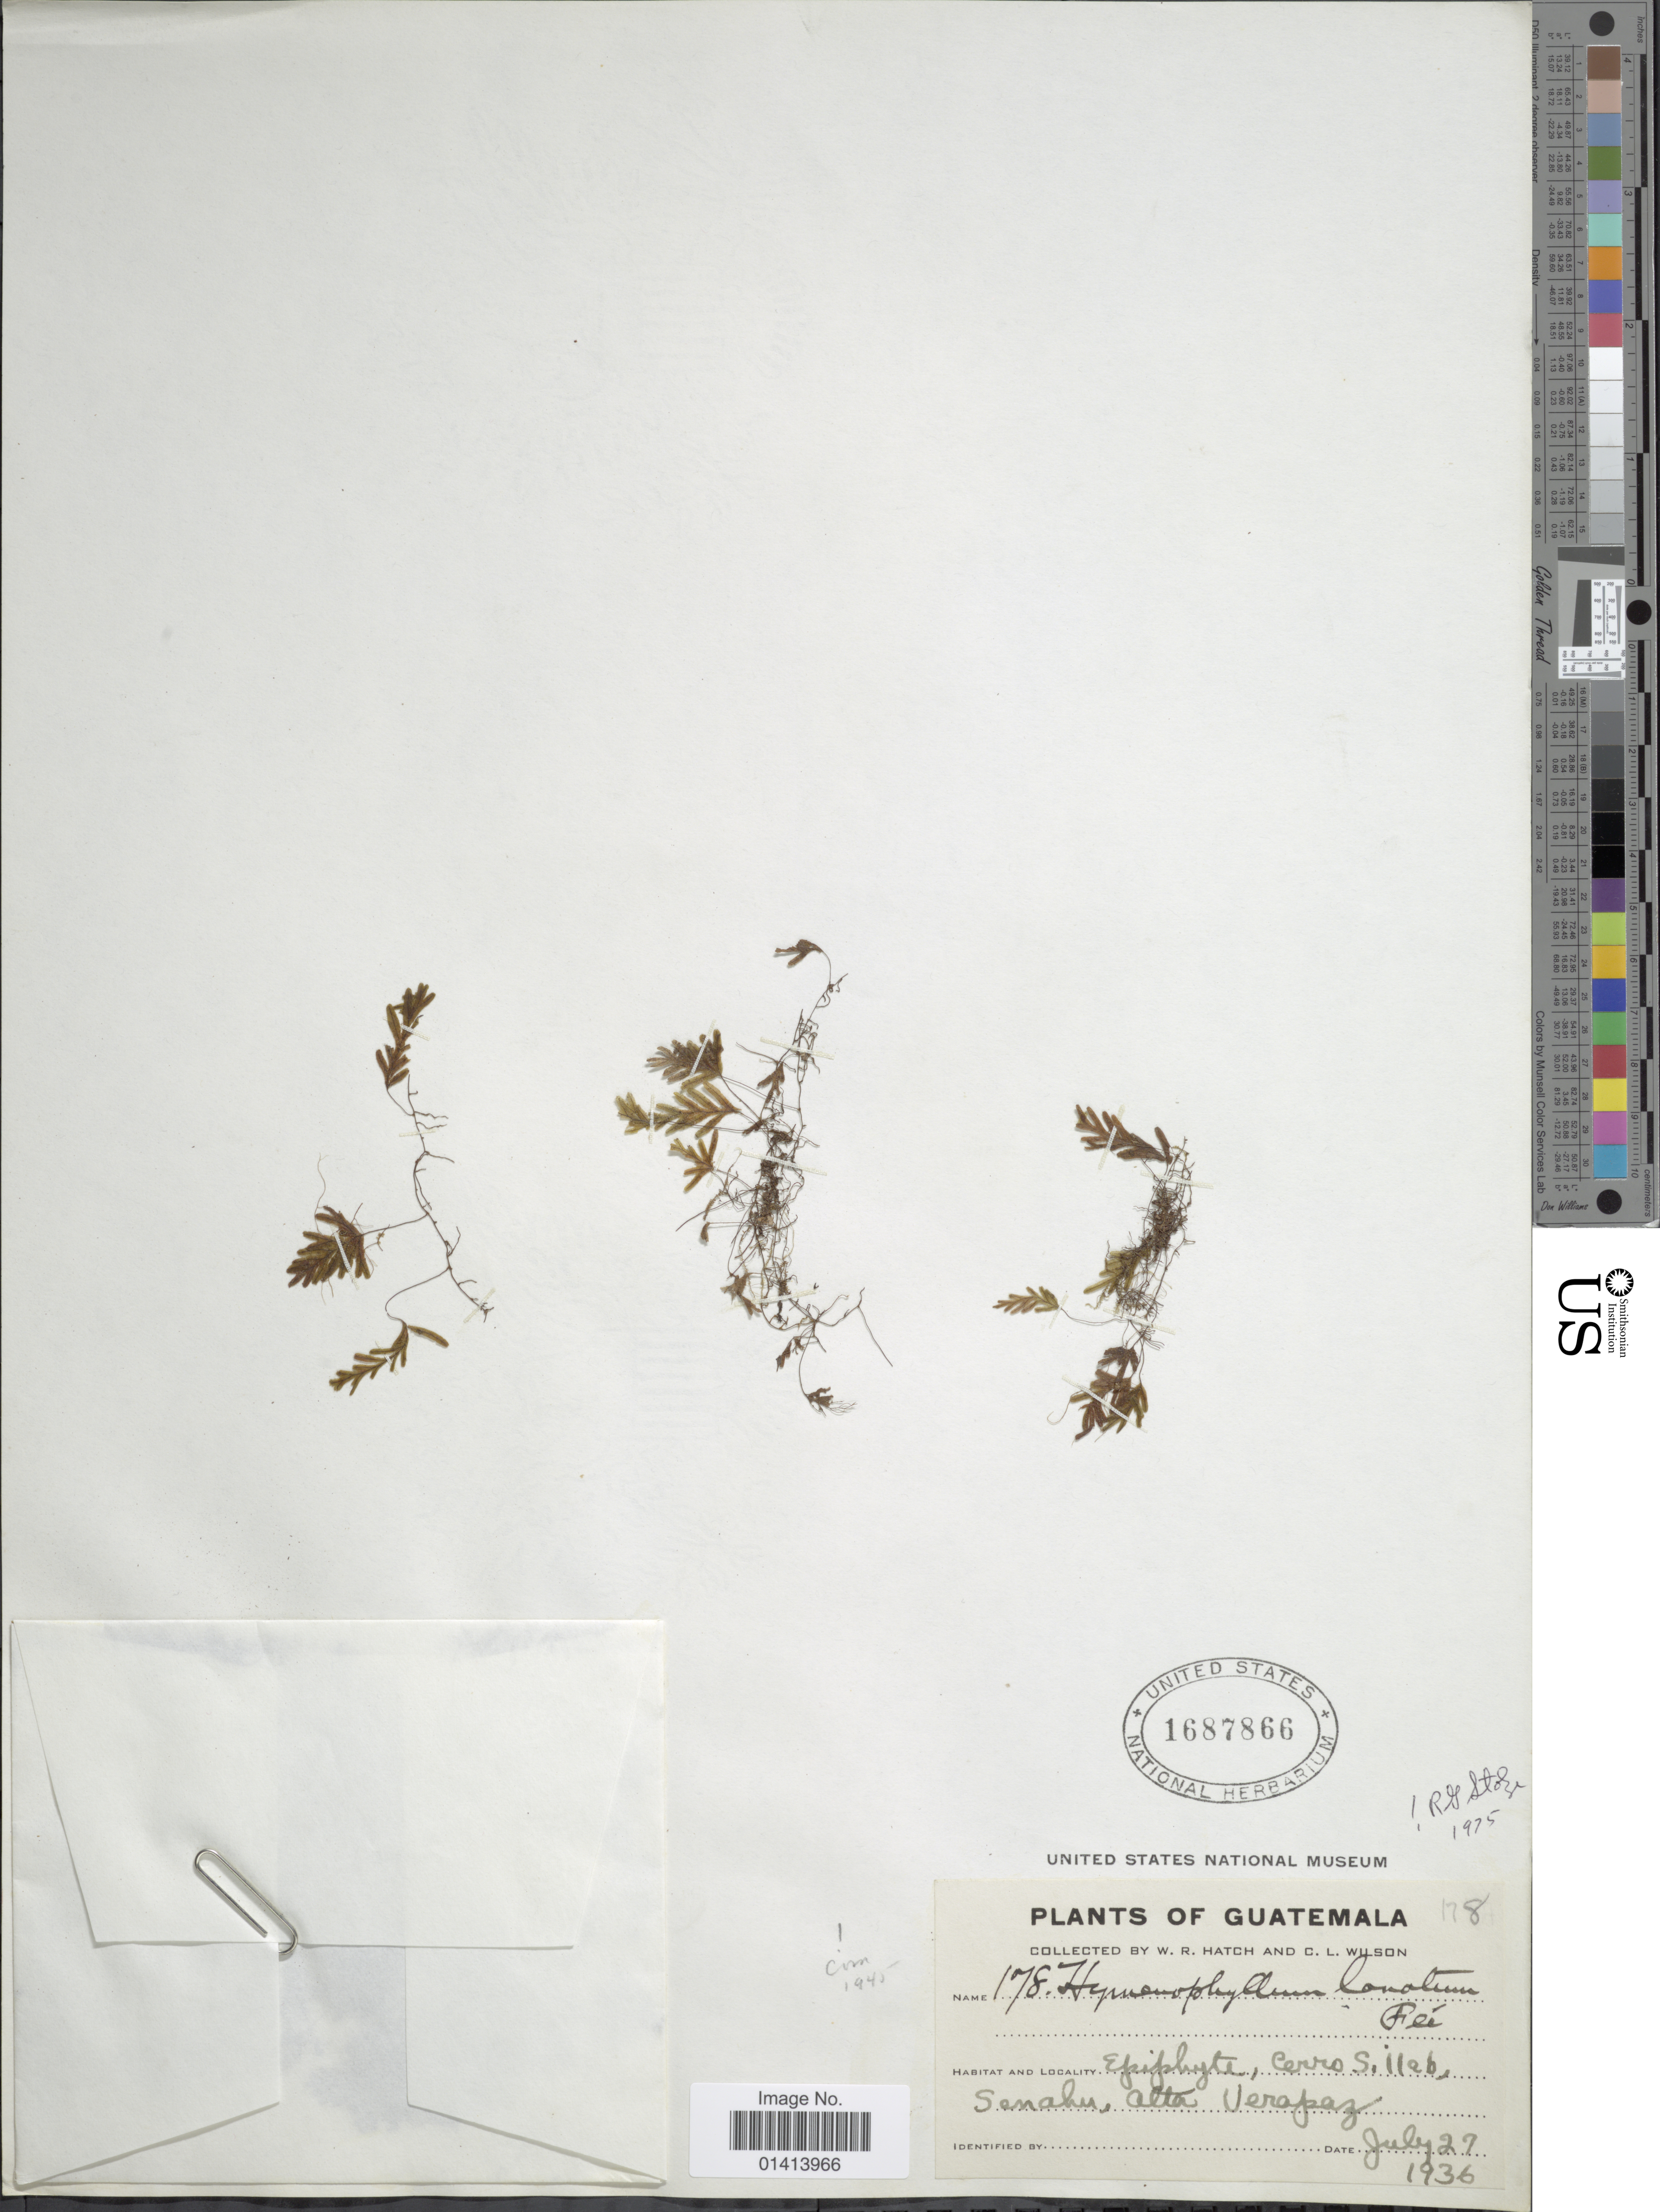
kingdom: Plantae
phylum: Tracheophyta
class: Polypodiopsida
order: Hymenophyllales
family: Hymenophyllaceae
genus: Hymenophyllum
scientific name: Hymenophyllum lanatum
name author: Fée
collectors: W. Hatch & C. L. Wilson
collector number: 178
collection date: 1936-07-27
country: Guatemala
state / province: Alta Verapaz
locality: Cerro Sillab, Senahu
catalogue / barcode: US 1687866